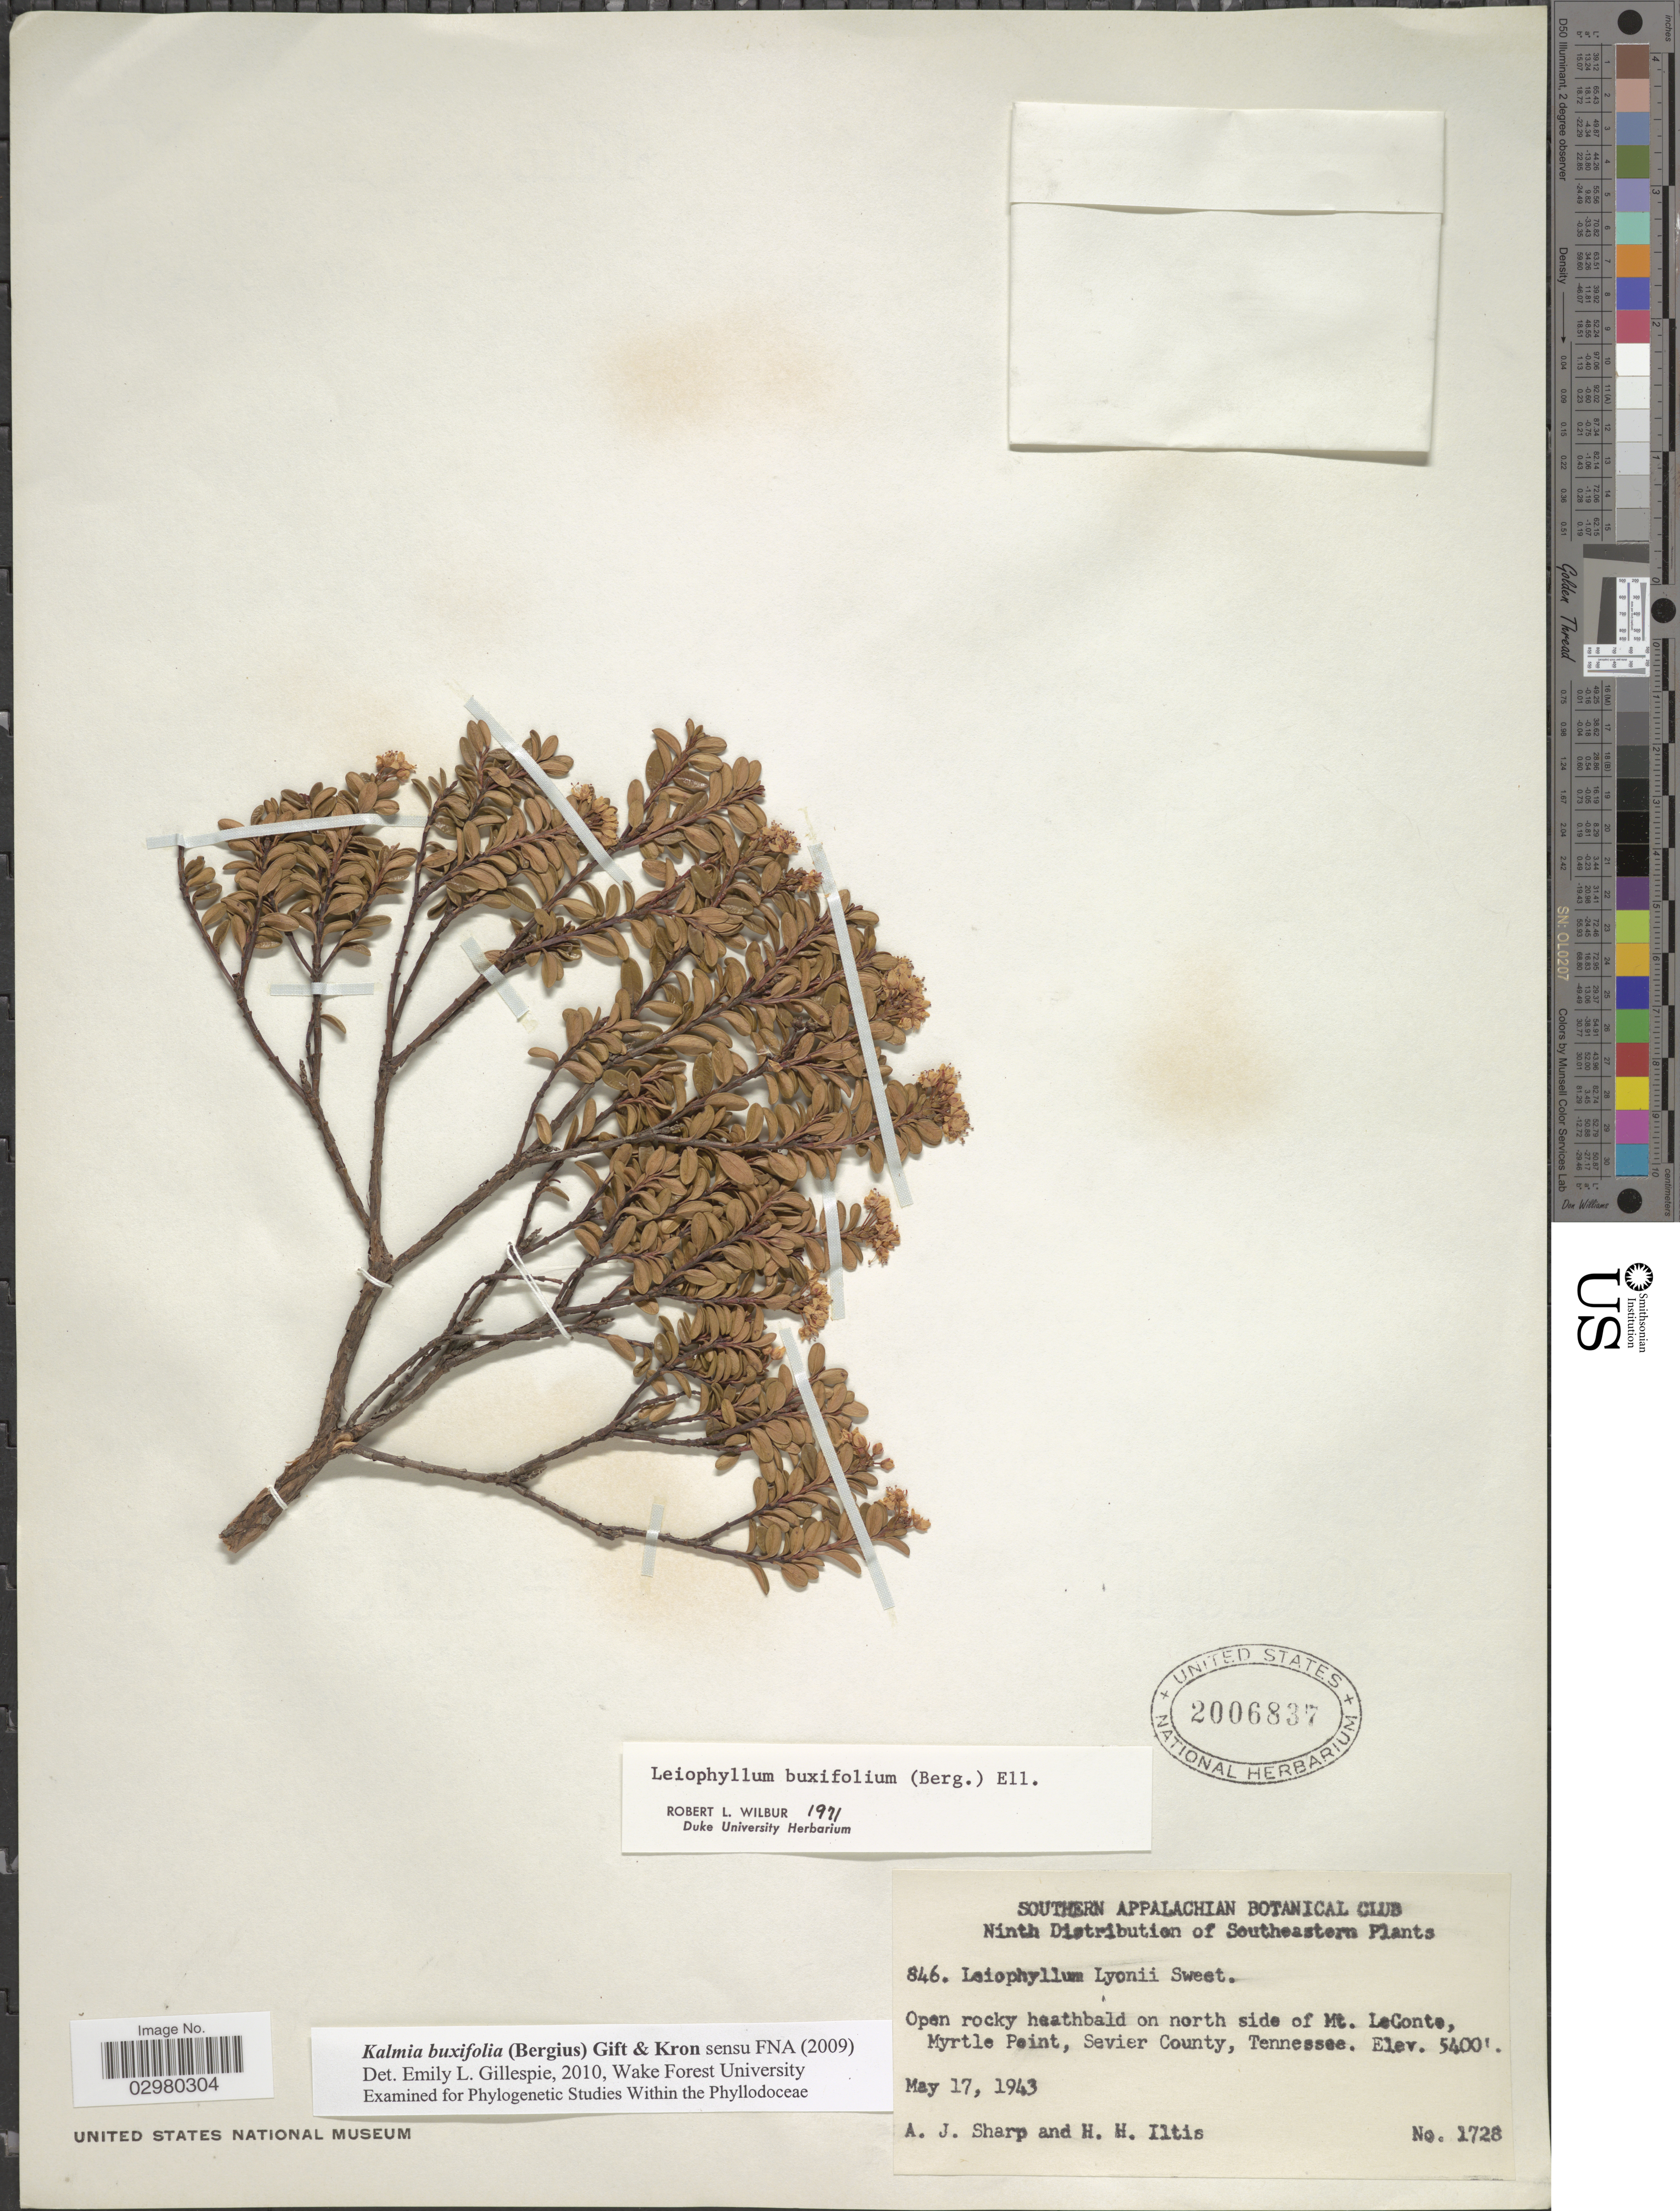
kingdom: Plantae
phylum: Tracheophyta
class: Magnoliopsida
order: Ericales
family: Ericaceae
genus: Leiophyllum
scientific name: Leiophyllum buxifolium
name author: (Bergius) Elliott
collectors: A. J. Sharp & H. H. Iltis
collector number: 1728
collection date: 1943-05-17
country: United States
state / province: Tennessee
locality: Southern Appalachian. Open rocky heathbald on north side of Mt. LeConte, Myrtle Point, Sevier County.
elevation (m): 1646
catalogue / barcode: US 2006837